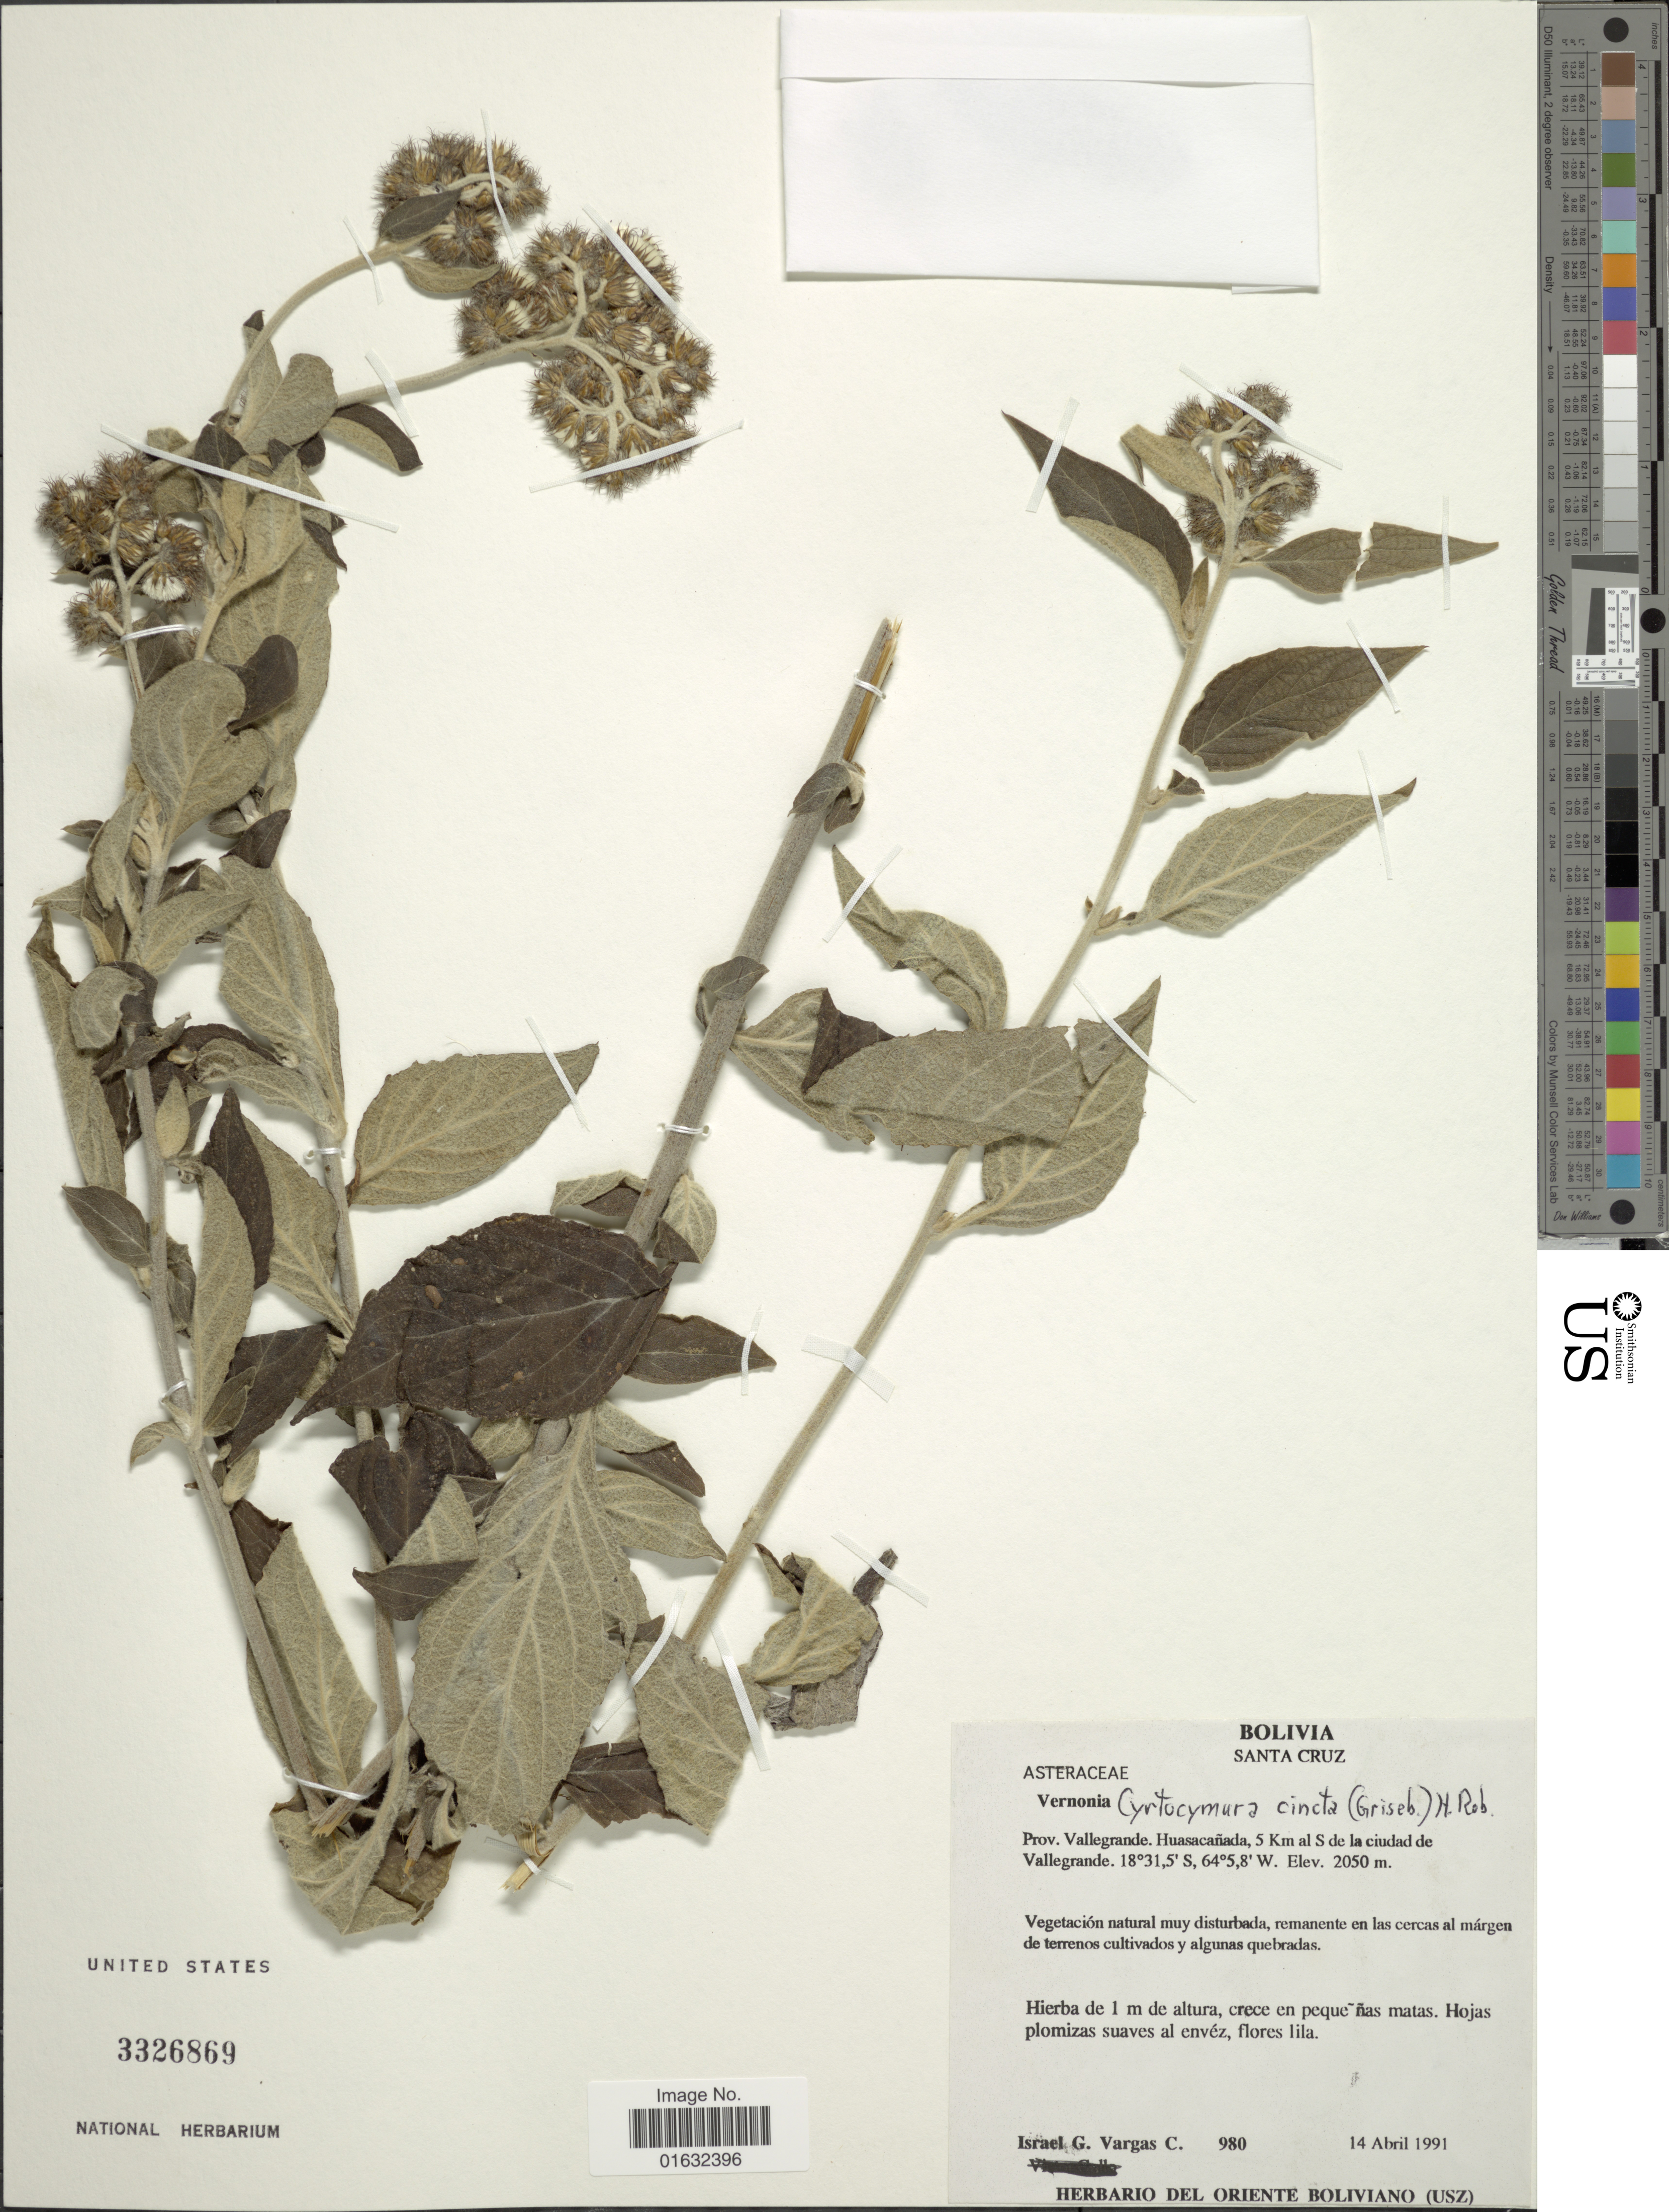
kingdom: Plantae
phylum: Tracheophyta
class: Magnoliopsida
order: Asterales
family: Asteraceae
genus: Cyrtocymura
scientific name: Cyrtocymura cincta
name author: (Griseb.) H. Rob.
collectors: I. Vargas C.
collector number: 980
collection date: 1991-04-14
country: Bolivia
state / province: Santa Cruz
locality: Prov. Vallegrande. Huasacañada, 5 Km al S de la ciudad de Vallegrande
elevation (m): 2050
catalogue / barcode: US 3326869